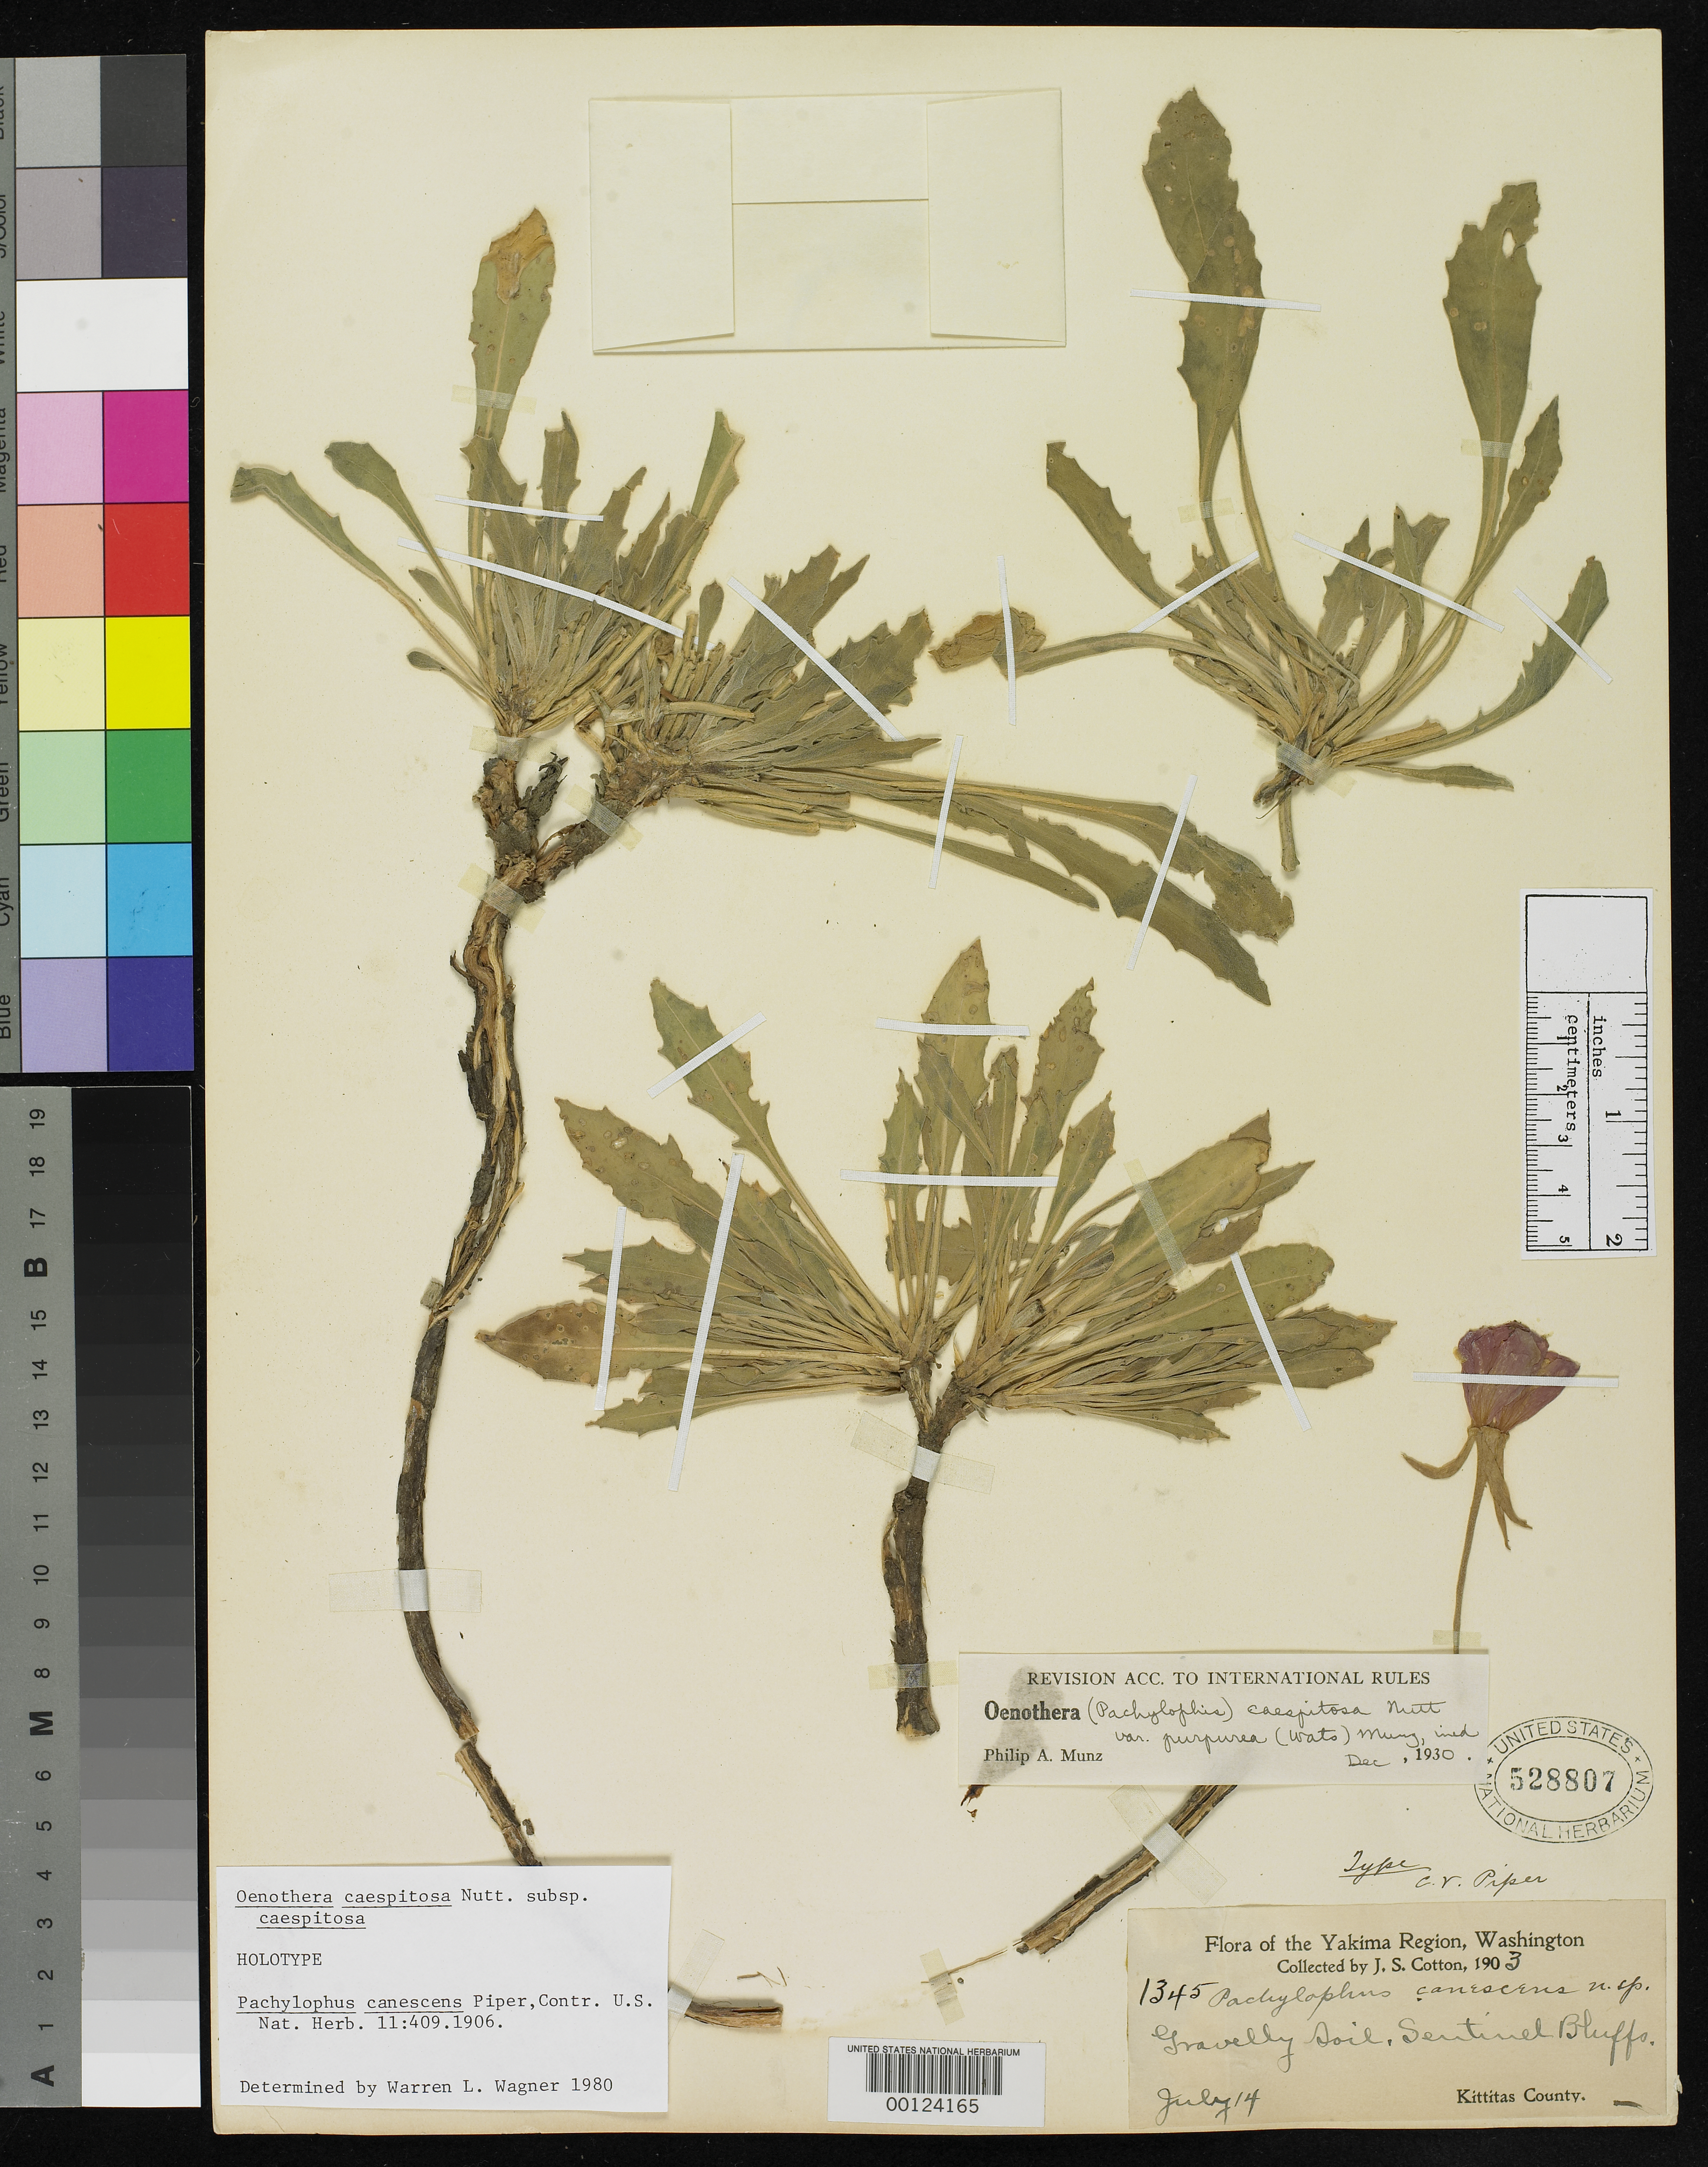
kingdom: Plantae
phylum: Tracheophyta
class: Magnoliopsida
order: Myrtales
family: Onagraceae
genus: Pachylophis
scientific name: Pachylophis canescens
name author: Piper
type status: Holotype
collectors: J. S. Cotton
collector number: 1345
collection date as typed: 14 Jul 1903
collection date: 1903-07-14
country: United States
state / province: Washington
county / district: Kittitas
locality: Sentinel Bluffs.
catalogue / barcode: US 528807